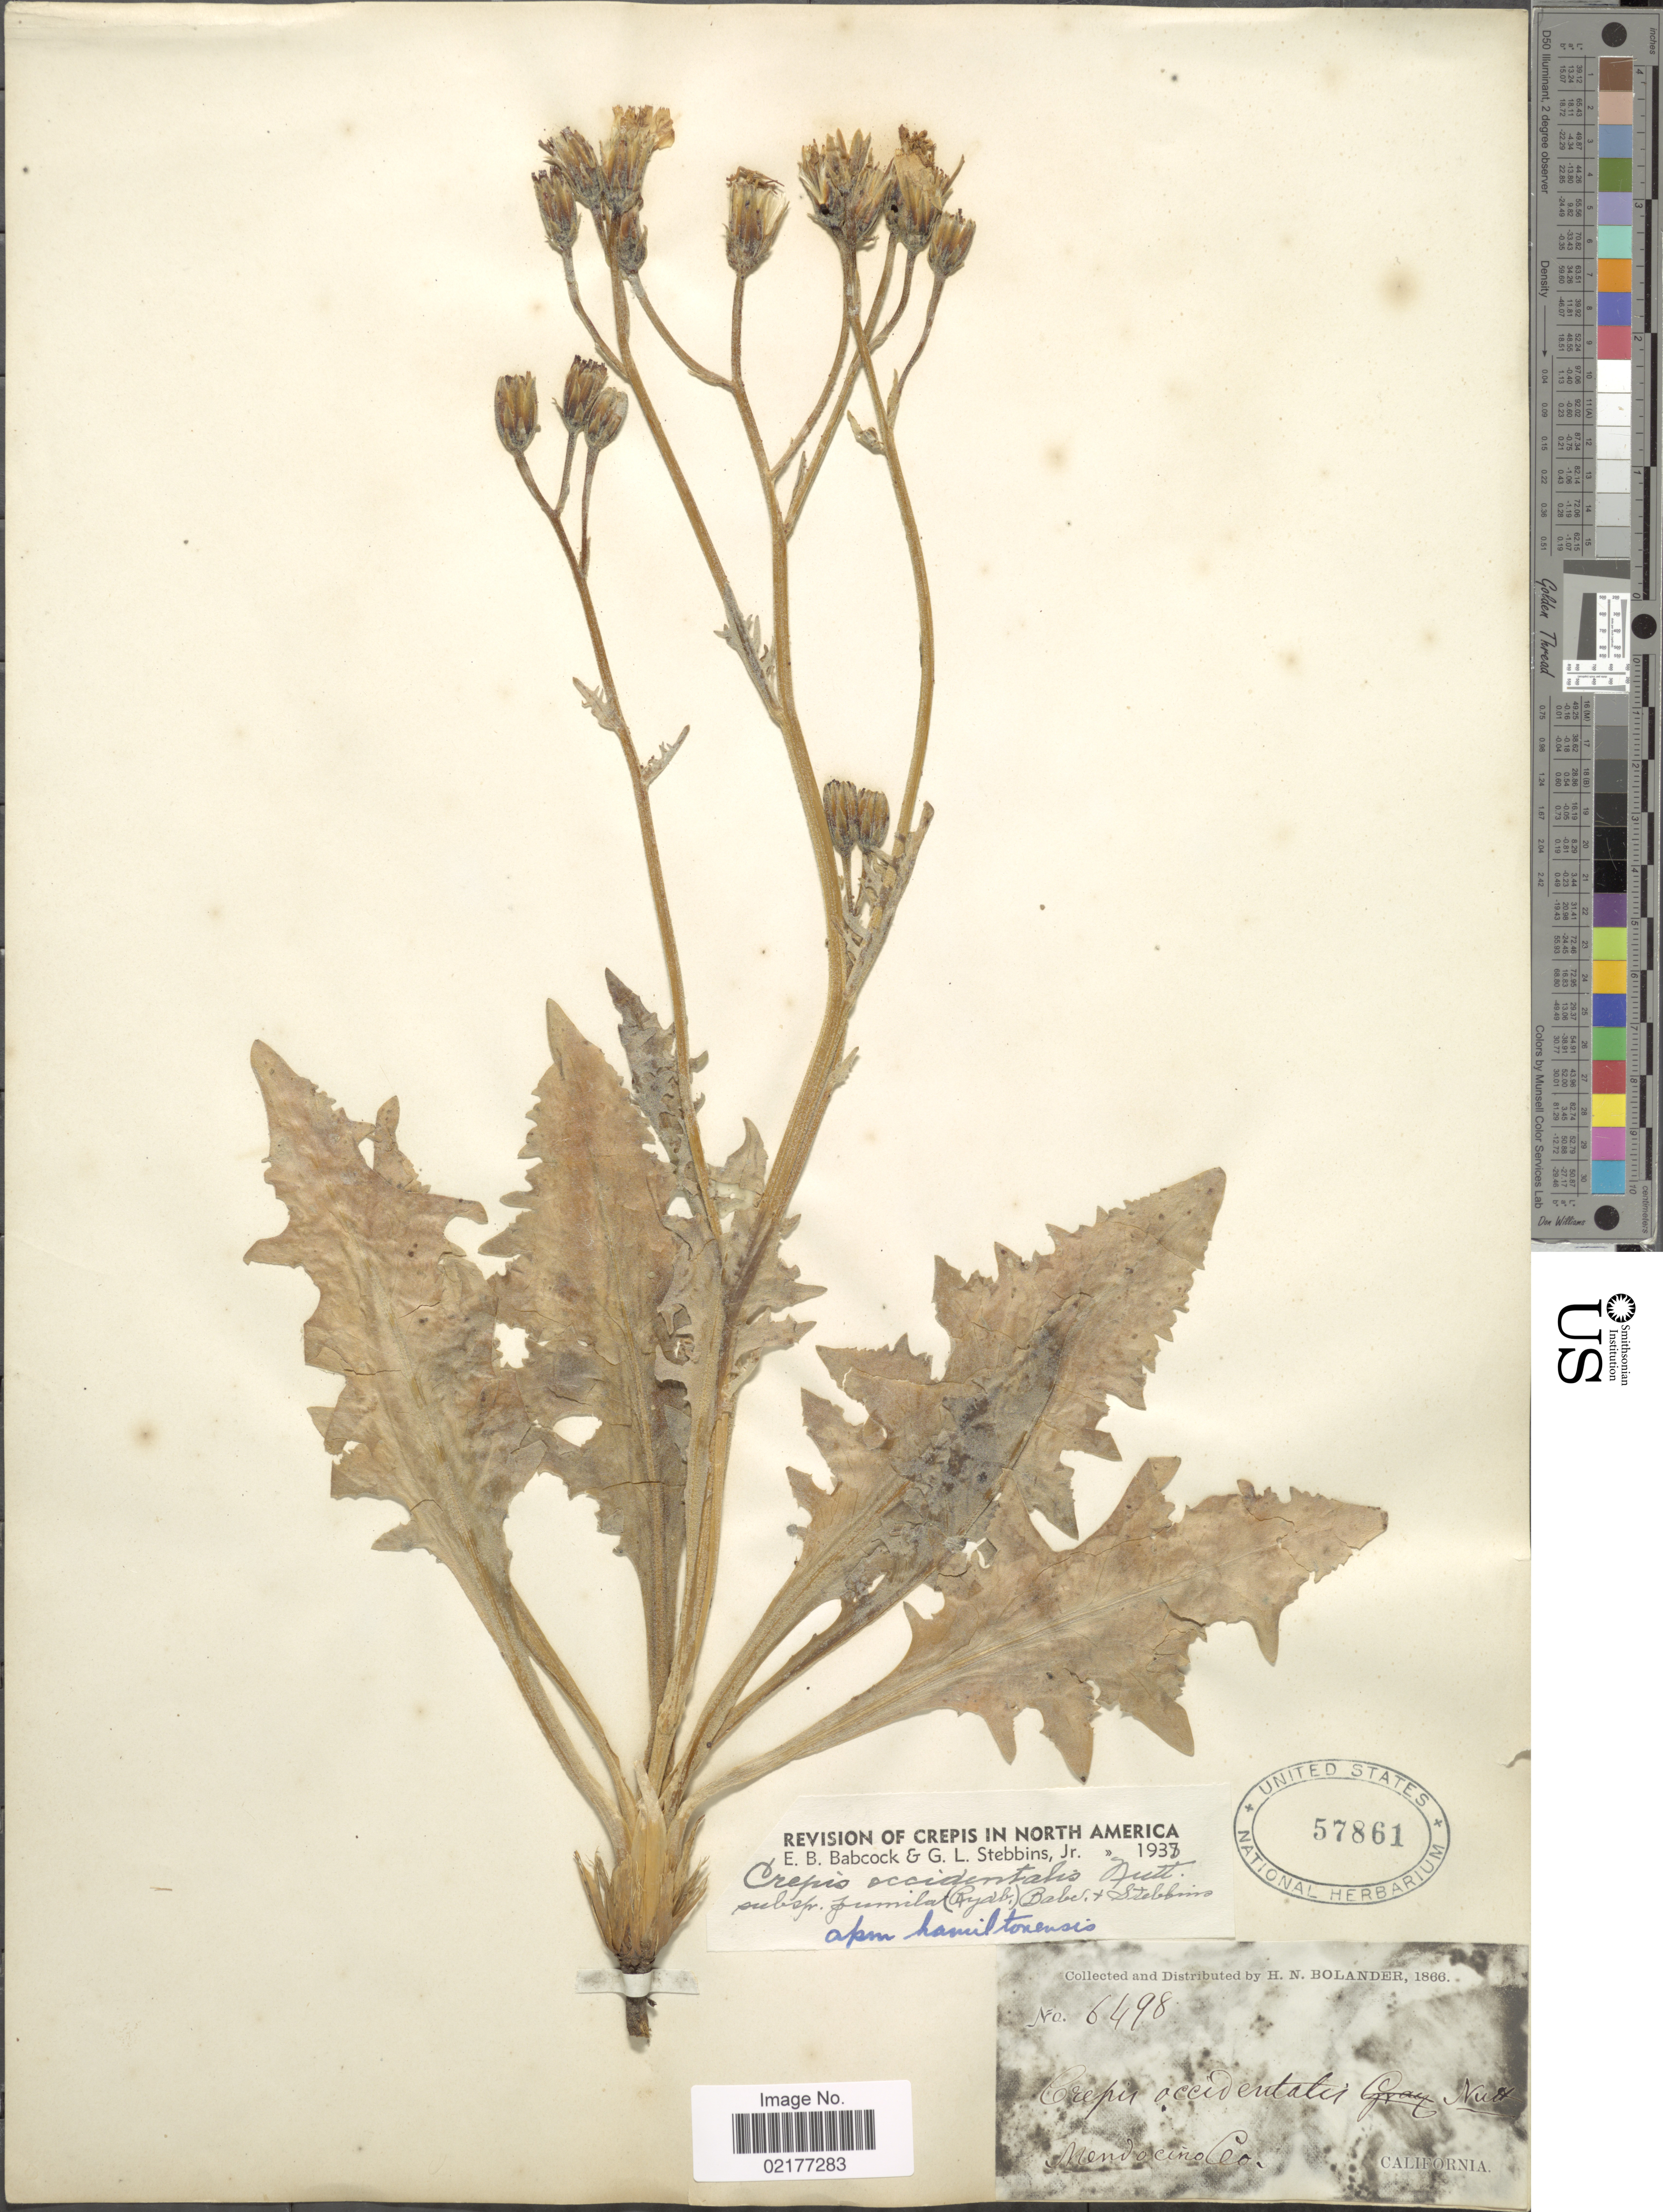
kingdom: Plantae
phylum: Tracheophyta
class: Magnoliopsida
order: Asterales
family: Asteraceae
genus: Crepis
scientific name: Crepis occidentalis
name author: Nutt.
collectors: H. Bolander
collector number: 6498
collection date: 1866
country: United States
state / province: California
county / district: Mendocino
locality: Mendocino Co., California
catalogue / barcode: US 57861